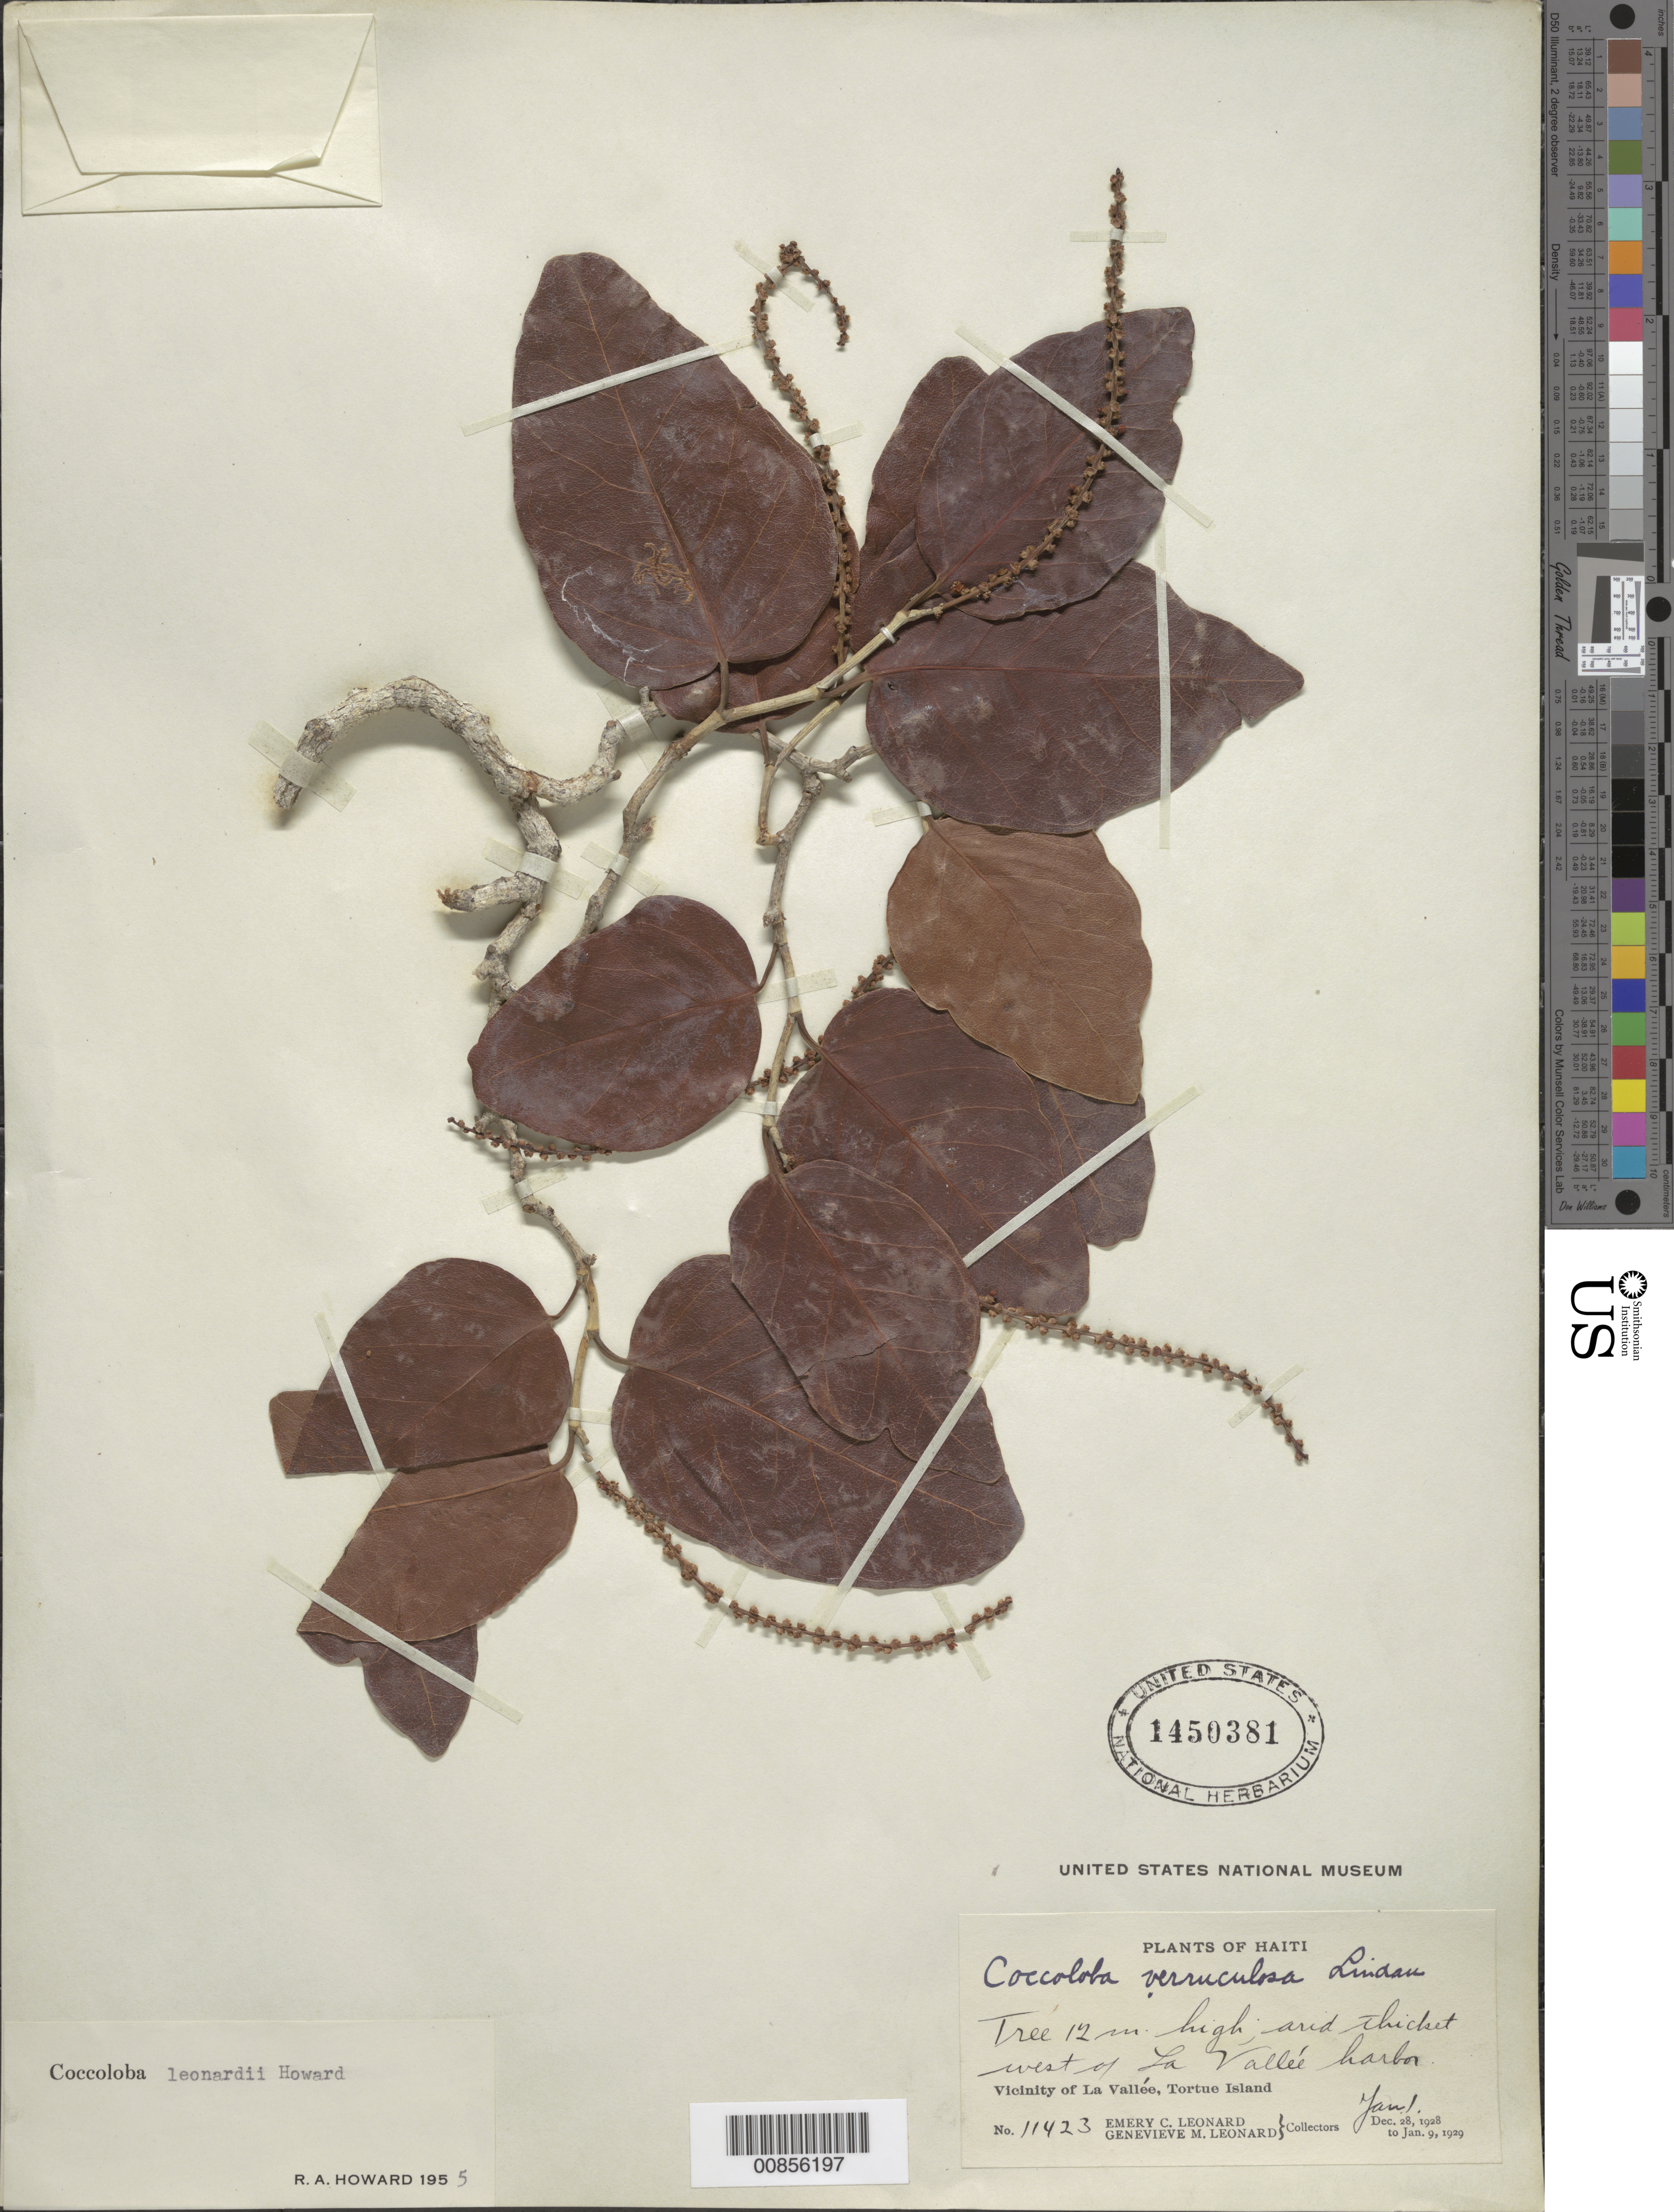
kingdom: Plantae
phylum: Tracheophyta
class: Magnoliopsida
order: Caryophyllales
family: Polygonaceae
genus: Coccoloba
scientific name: Coccoloba leonardii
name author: R.A. Howard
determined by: Howard, R. A.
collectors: E. C. Leonard & G. M. Leonard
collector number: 11423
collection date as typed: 01 Jan 1929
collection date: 1929-01-01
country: Haiti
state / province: Nord-Óuest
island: Île de la Tortue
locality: Vicinity of La Vallée, Tortue Island. Arid thicket west of La Vallée harbor.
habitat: Arid thicket.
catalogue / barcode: US 1450381